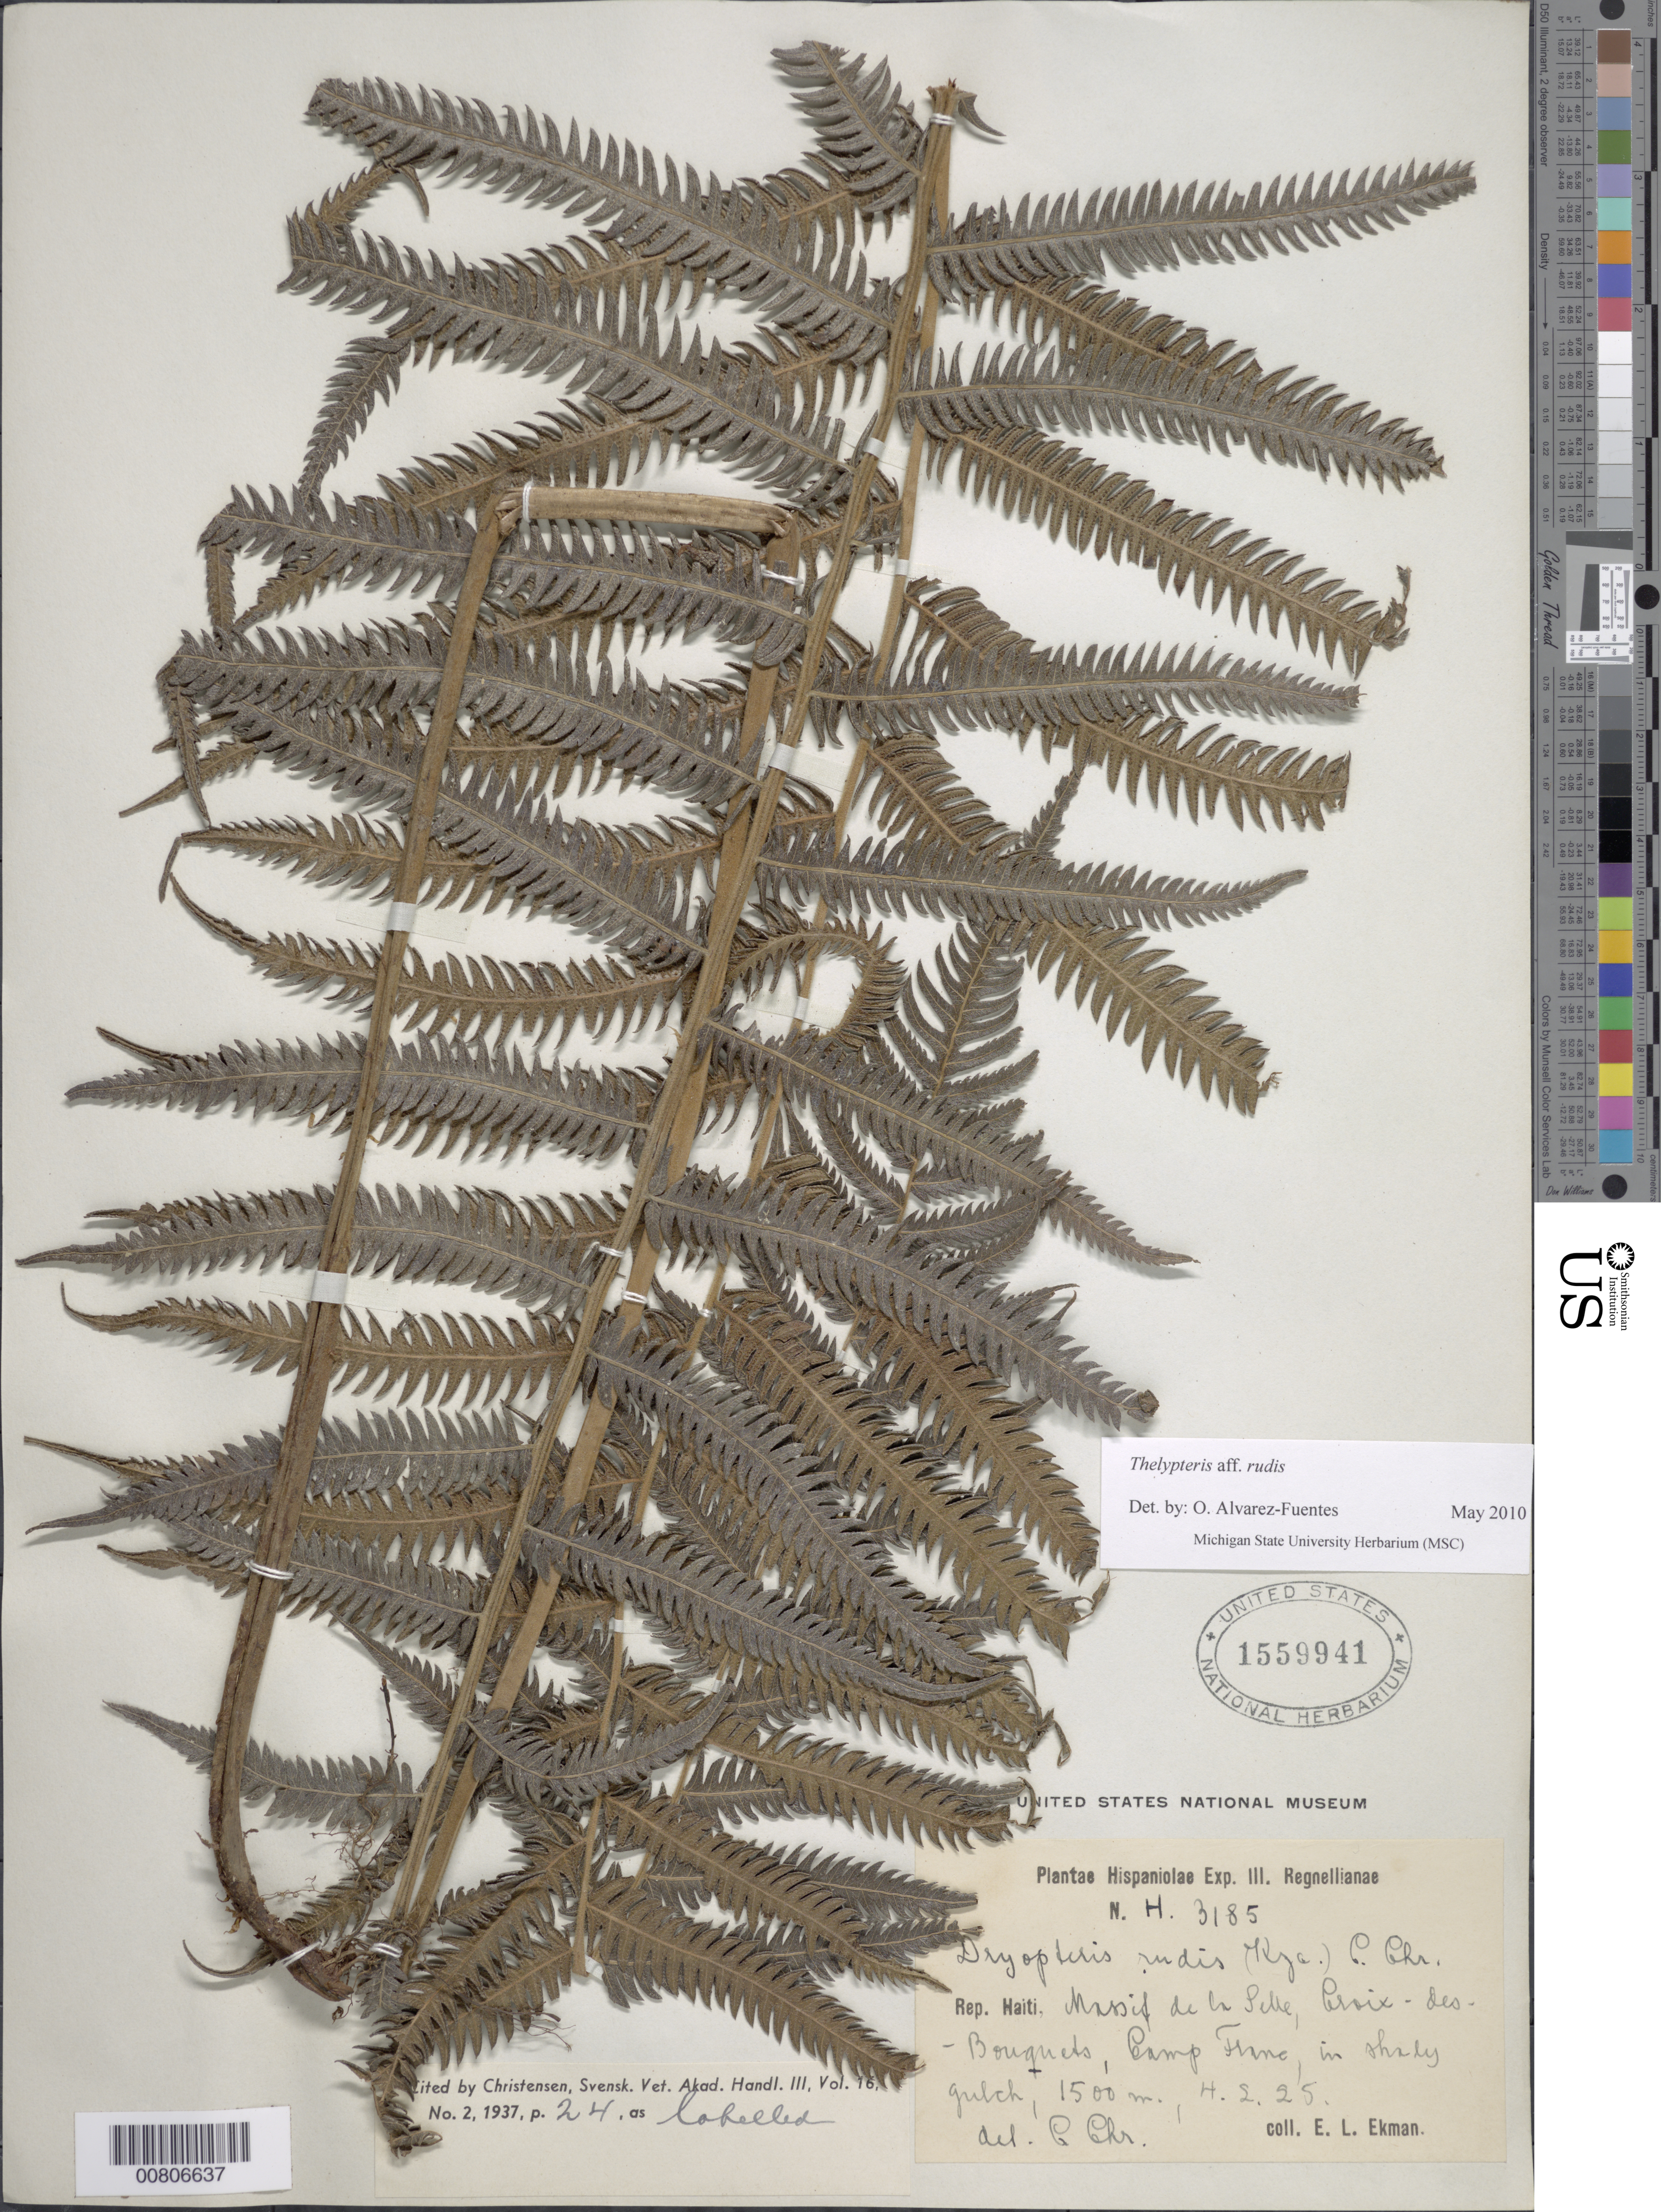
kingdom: Plantae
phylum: Tracheophyta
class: Polypodiopsida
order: Polypodiales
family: Thelypteridaceae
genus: Amauropelta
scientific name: Amauropelta rudis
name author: (Kunze) Pic. Serm.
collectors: E. L. Ekman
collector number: H 3185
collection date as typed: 04 Feb 1925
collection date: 1925-02-04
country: Haiti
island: Hispaniola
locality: Massif de la Selle, Croix des Bouquets, Camp Franc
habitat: Shady gulch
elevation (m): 1500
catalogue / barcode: US 1559941